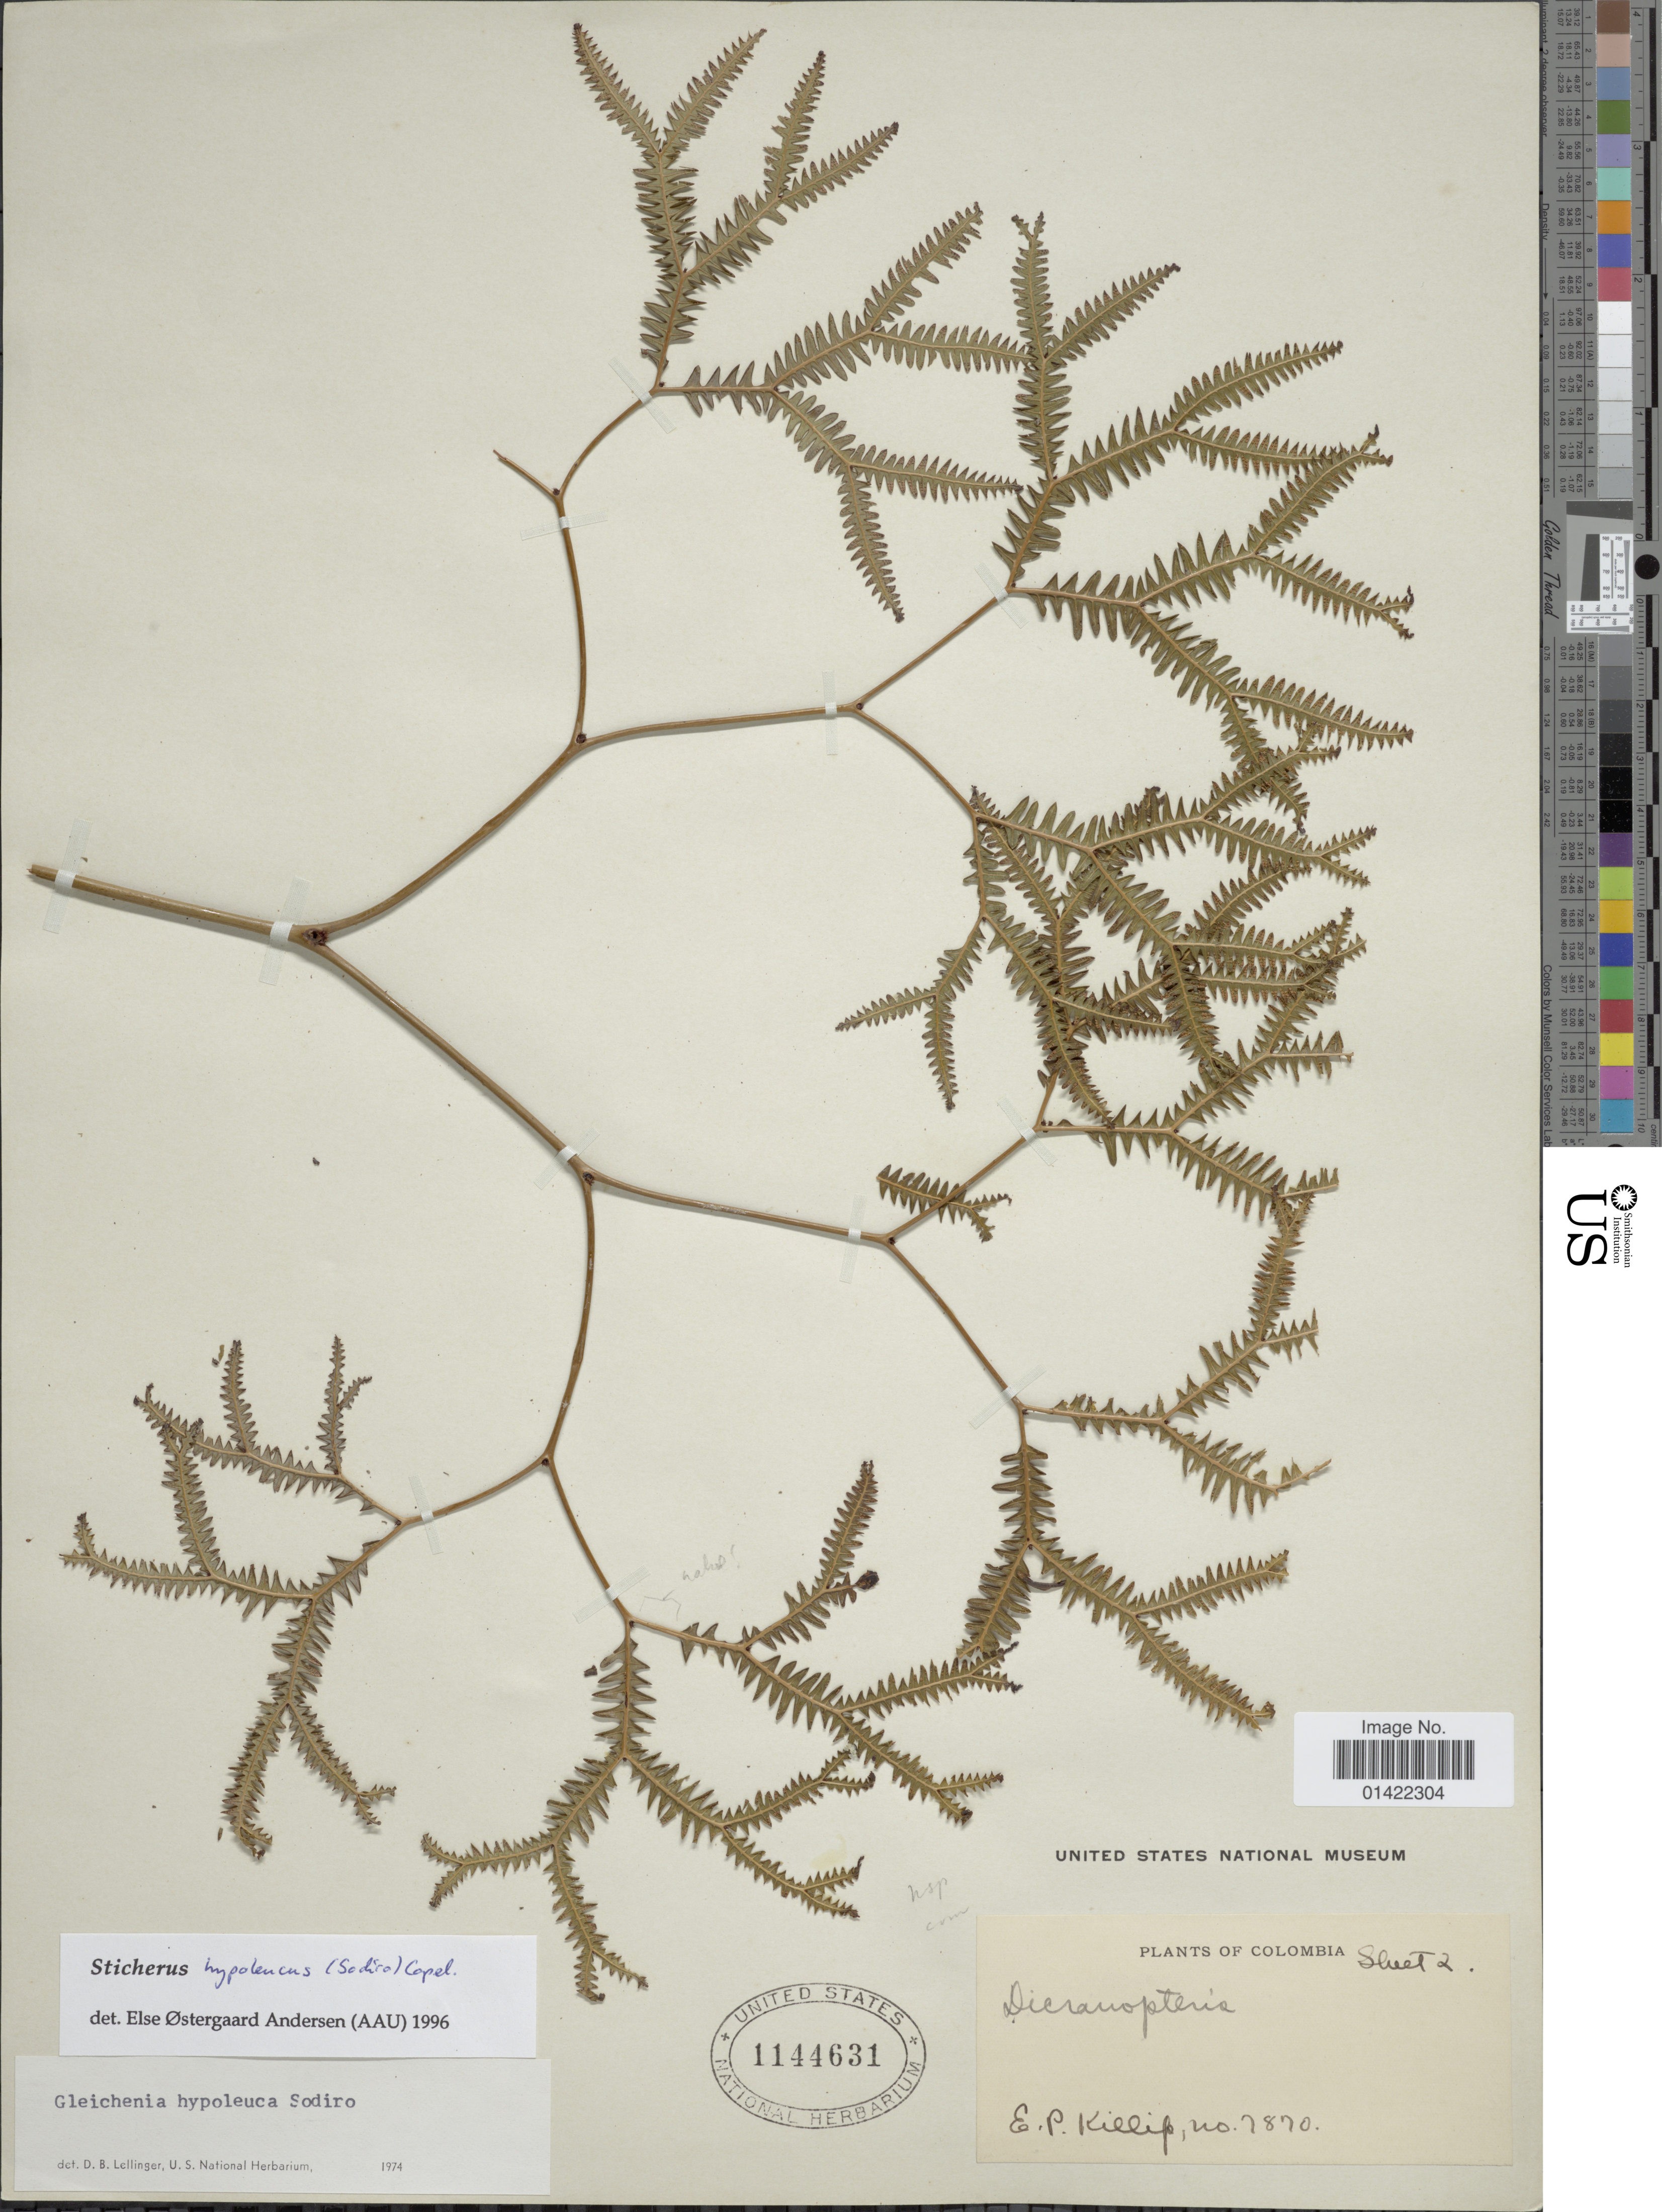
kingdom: Plantae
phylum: Tracheophyta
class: Polypodiopsida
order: Gleicheniales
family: Gleicheniaceae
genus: Sticherus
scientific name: Sticherus hypoleucus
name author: (Sodiro) Copel.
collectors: E. P. Killip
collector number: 7870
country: Colombia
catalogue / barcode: US 1144631